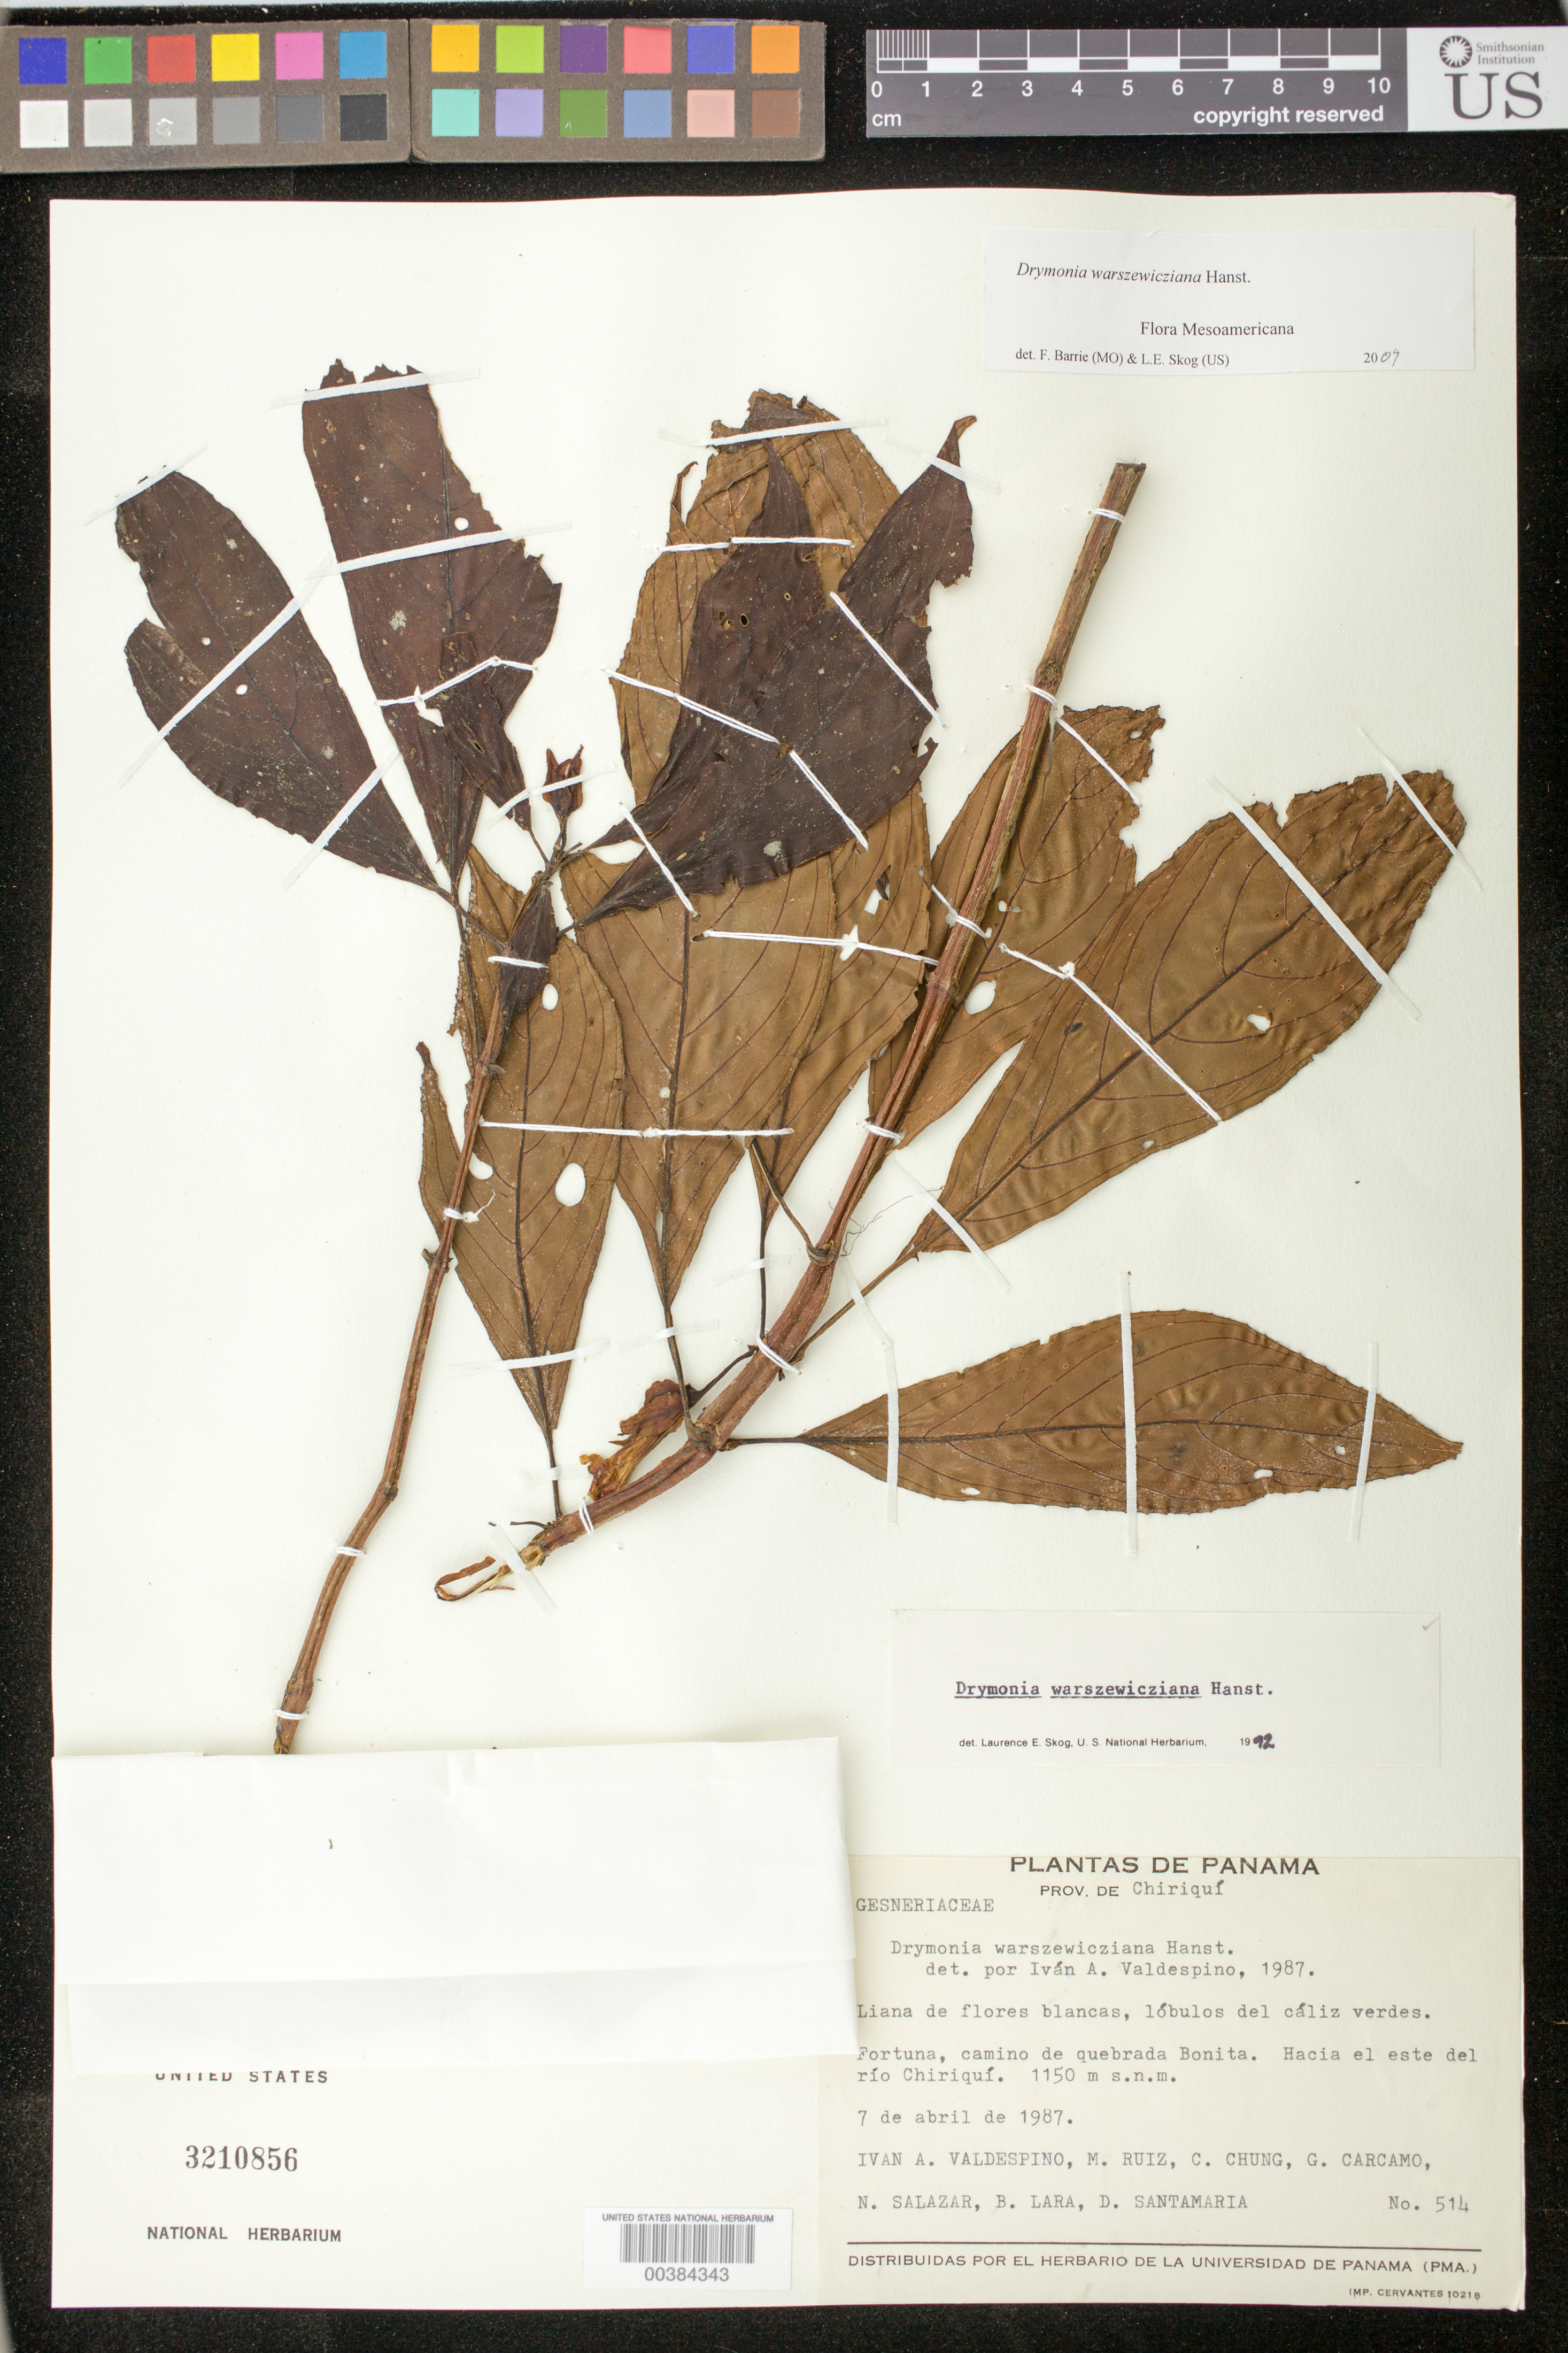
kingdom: Plantae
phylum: Tracheophyta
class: Magnoliopsida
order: Lamiales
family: Gesneriaceae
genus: Drymonia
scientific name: Drymonia warszewicziana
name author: Hanst.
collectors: I. A. Valdespino, M. Ruiz, C. Chung, G. Carcamo, N. Salazar & et al.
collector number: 514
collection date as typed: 07 Apr 1987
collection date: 1987-04-07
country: Panama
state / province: Chiriquí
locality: Fortuna, camino de quebrada Bonita, hacia el este del río Chiriquí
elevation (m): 1150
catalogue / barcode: US 3210856